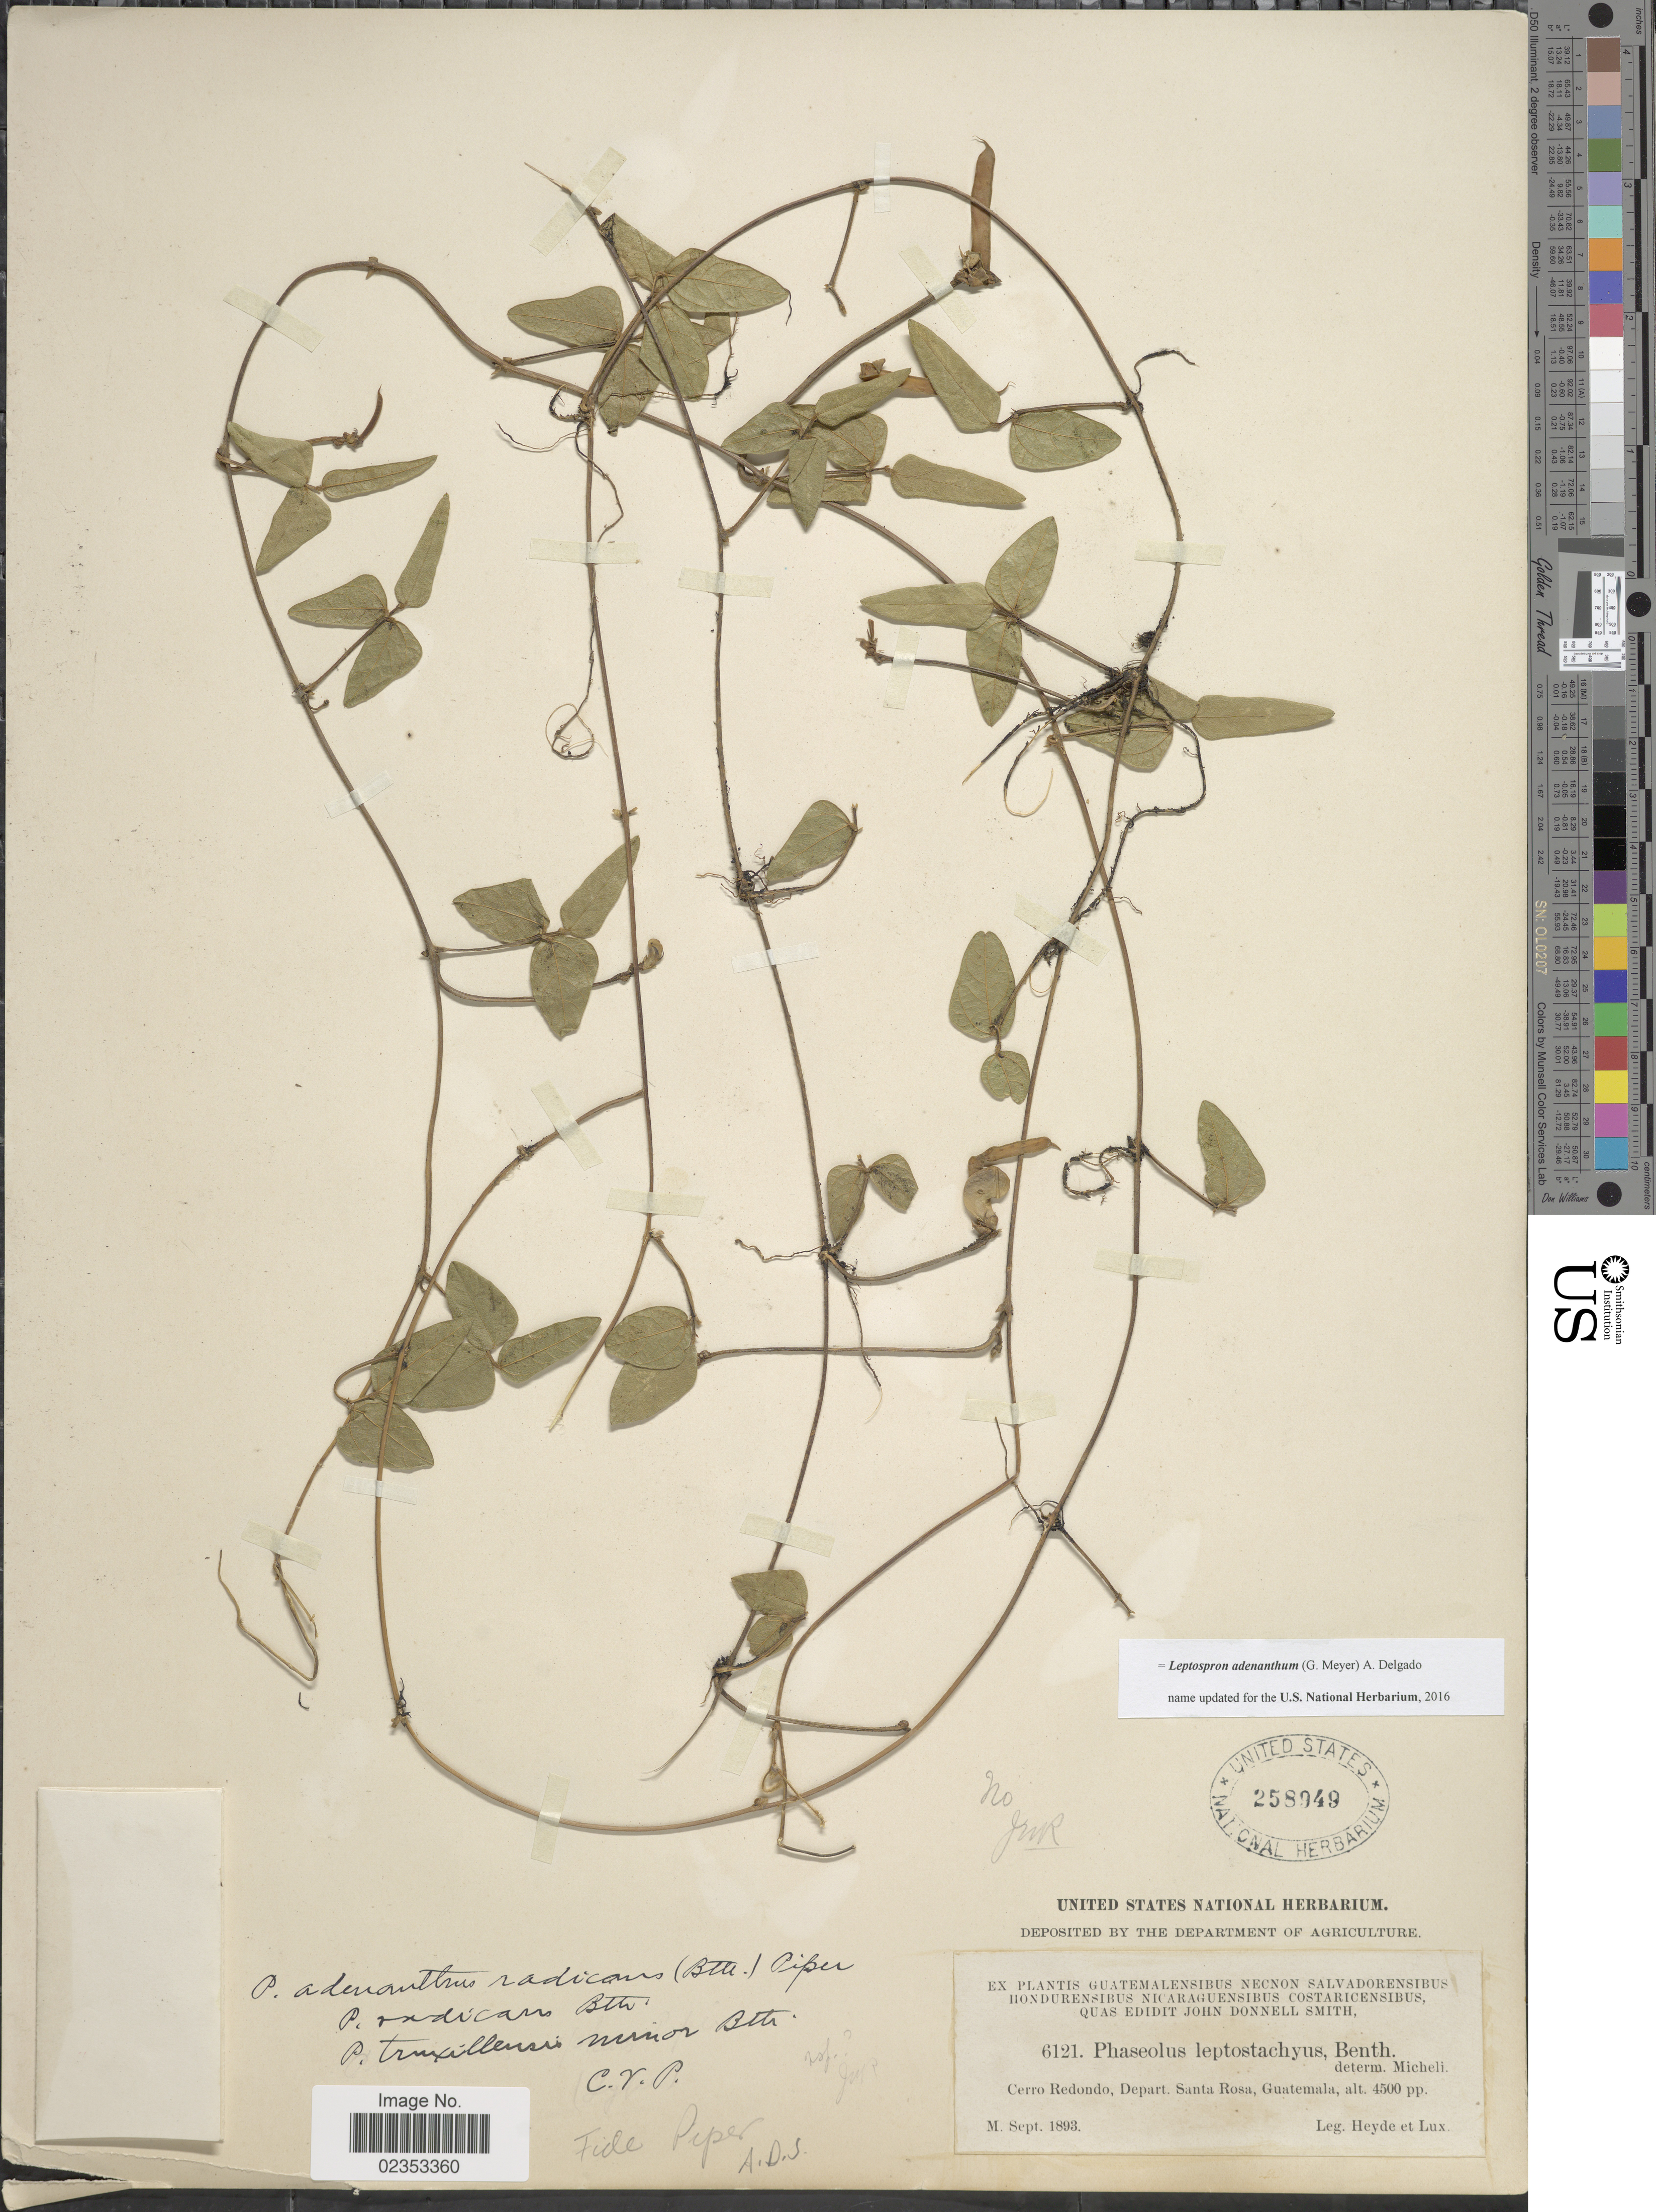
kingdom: Plantae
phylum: Tracheophyta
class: Magnoliopsida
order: Fabales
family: Fabaceae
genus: Leptospron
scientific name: Leptospron adenanthum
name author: (G. Mey.) A. Delgado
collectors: Heyde & Lux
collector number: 6121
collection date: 1893-09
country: Guatemala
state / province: Santa Rosa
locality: Cerro Redondo.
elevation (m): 1372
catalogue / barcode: US 258949